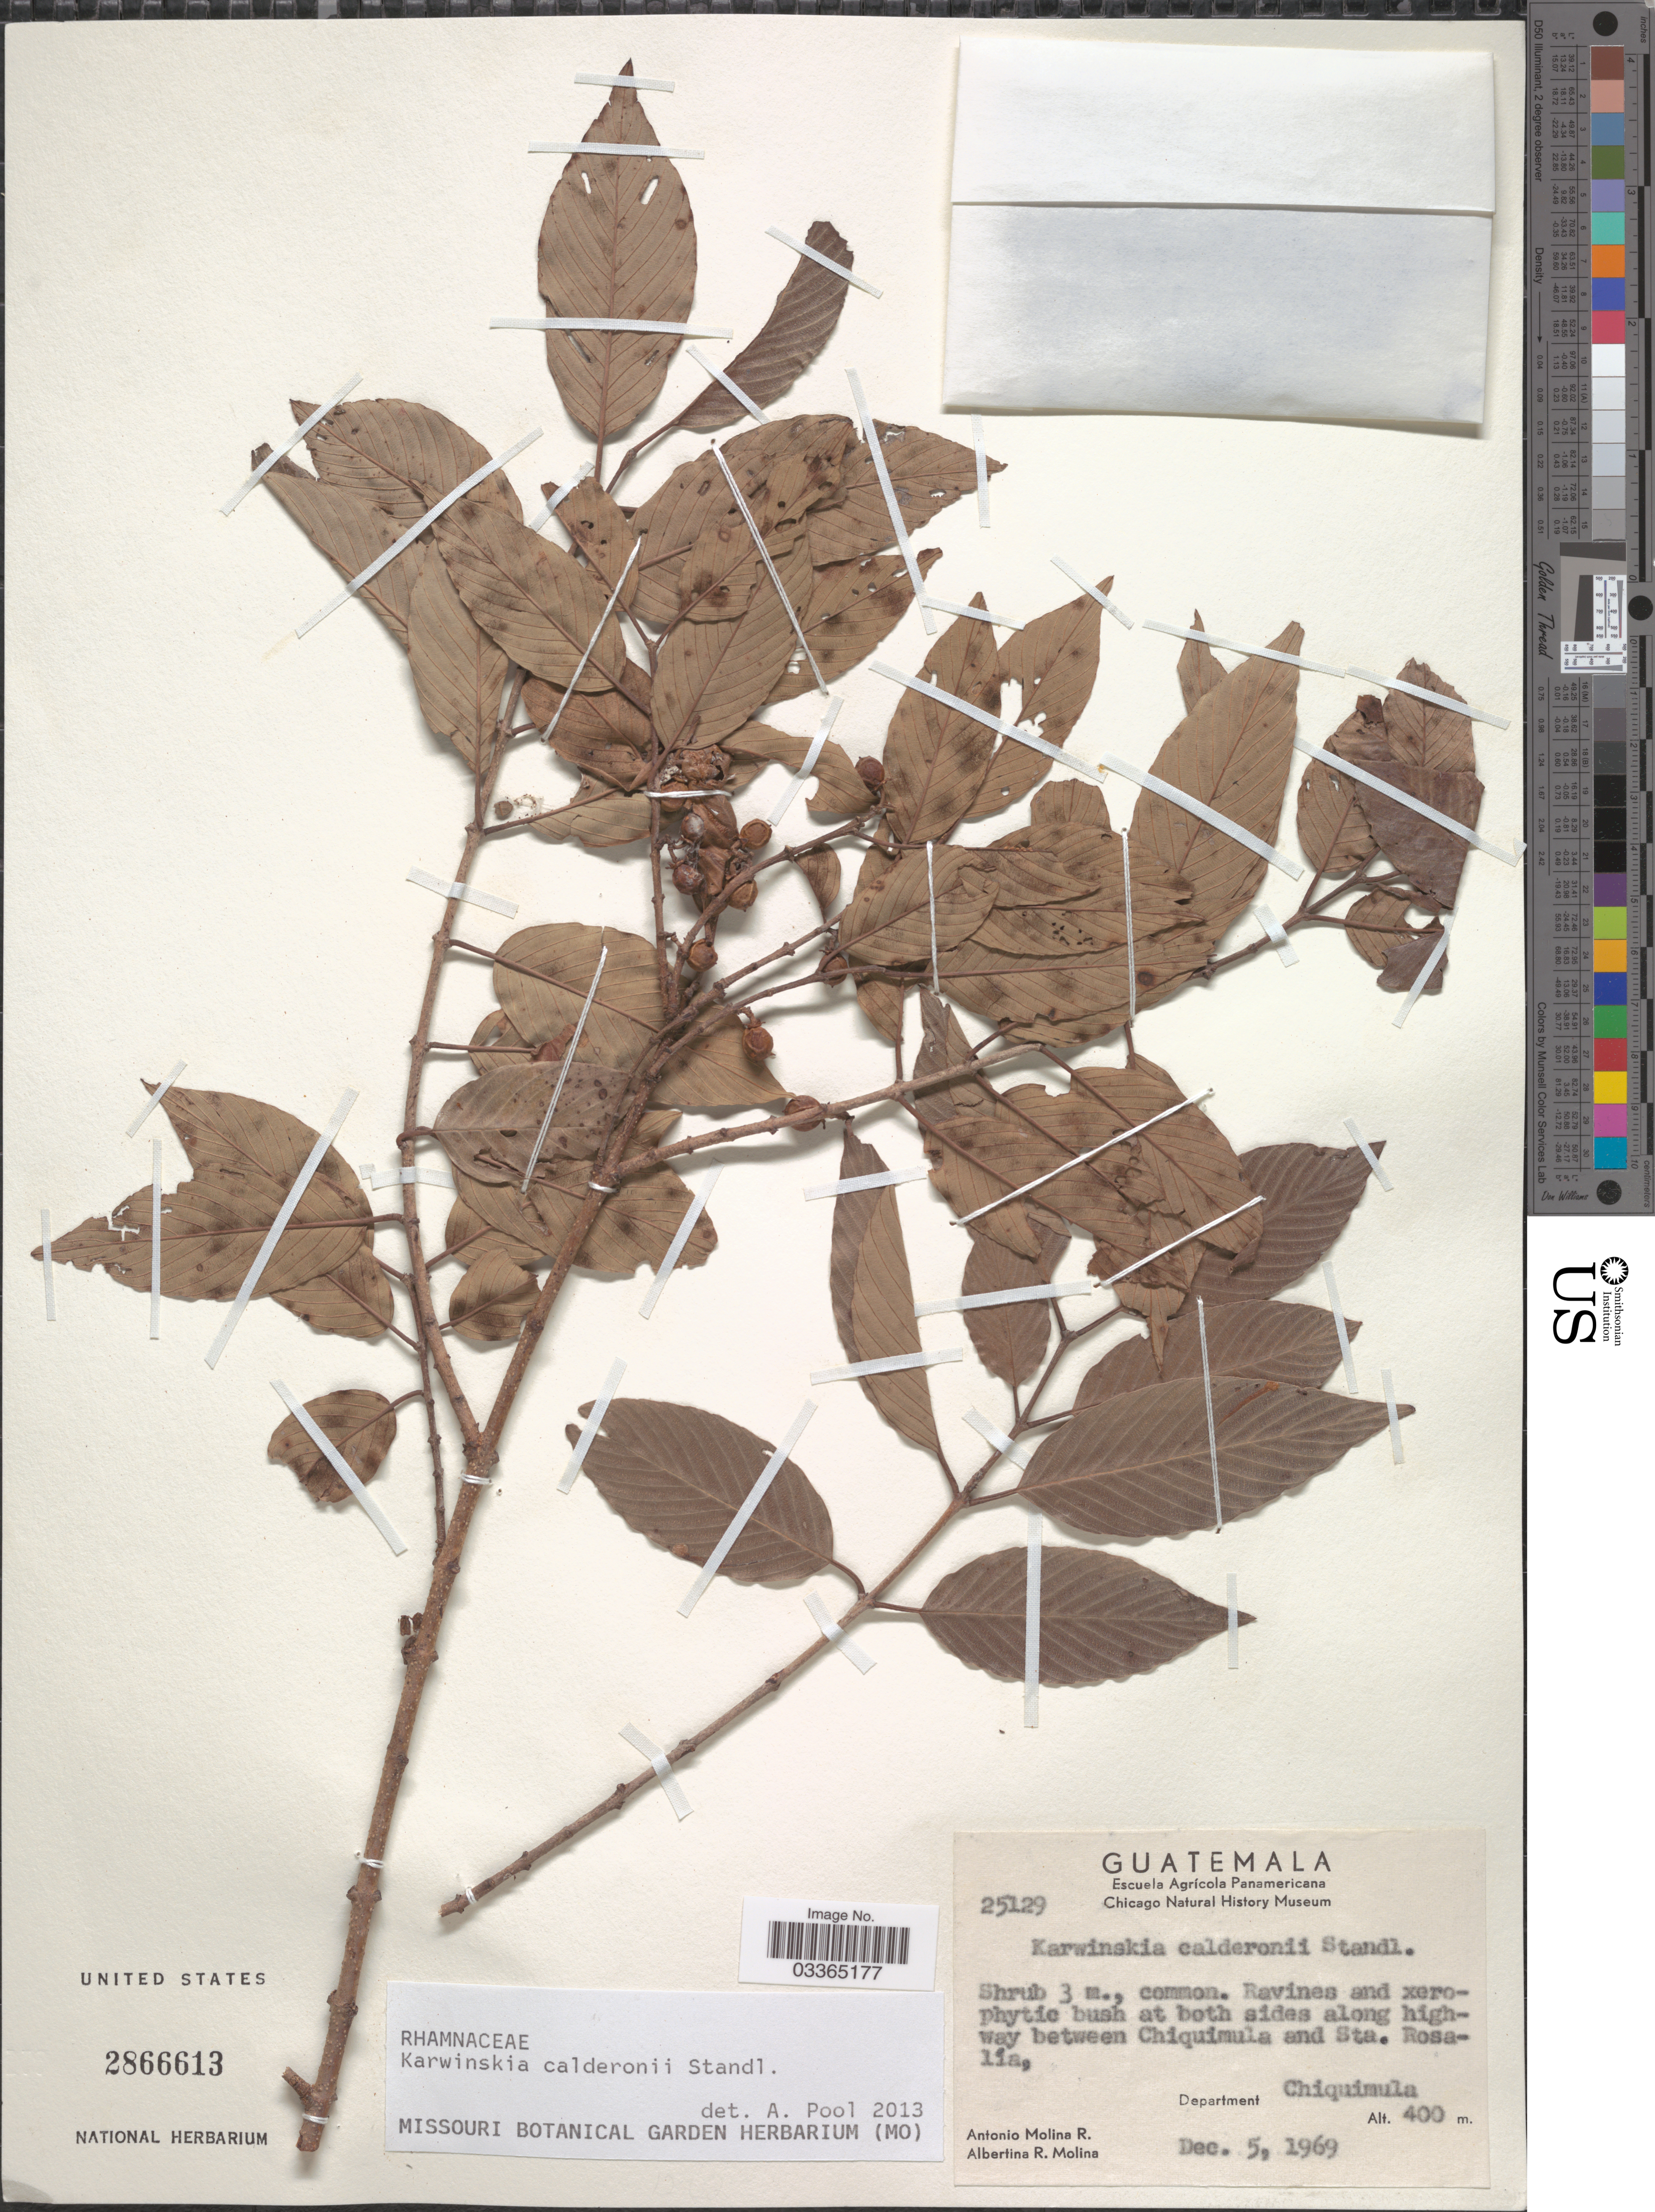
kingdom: Plantae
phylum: Tracheophyta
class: Magnoliopsida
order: Rosales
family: Rhamnaceae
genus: Karwinskia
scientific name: Karwinskia calderonii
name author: Standl.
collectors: A. Molina R. & A. R. Molina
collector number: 25129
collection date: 1969-12-05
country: Guatemala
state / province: Chiquimula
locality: At both sides along highway Chiquimula and Sta. Rosalía, Department Chiquimula.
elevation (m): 400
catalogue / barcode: US 2866613